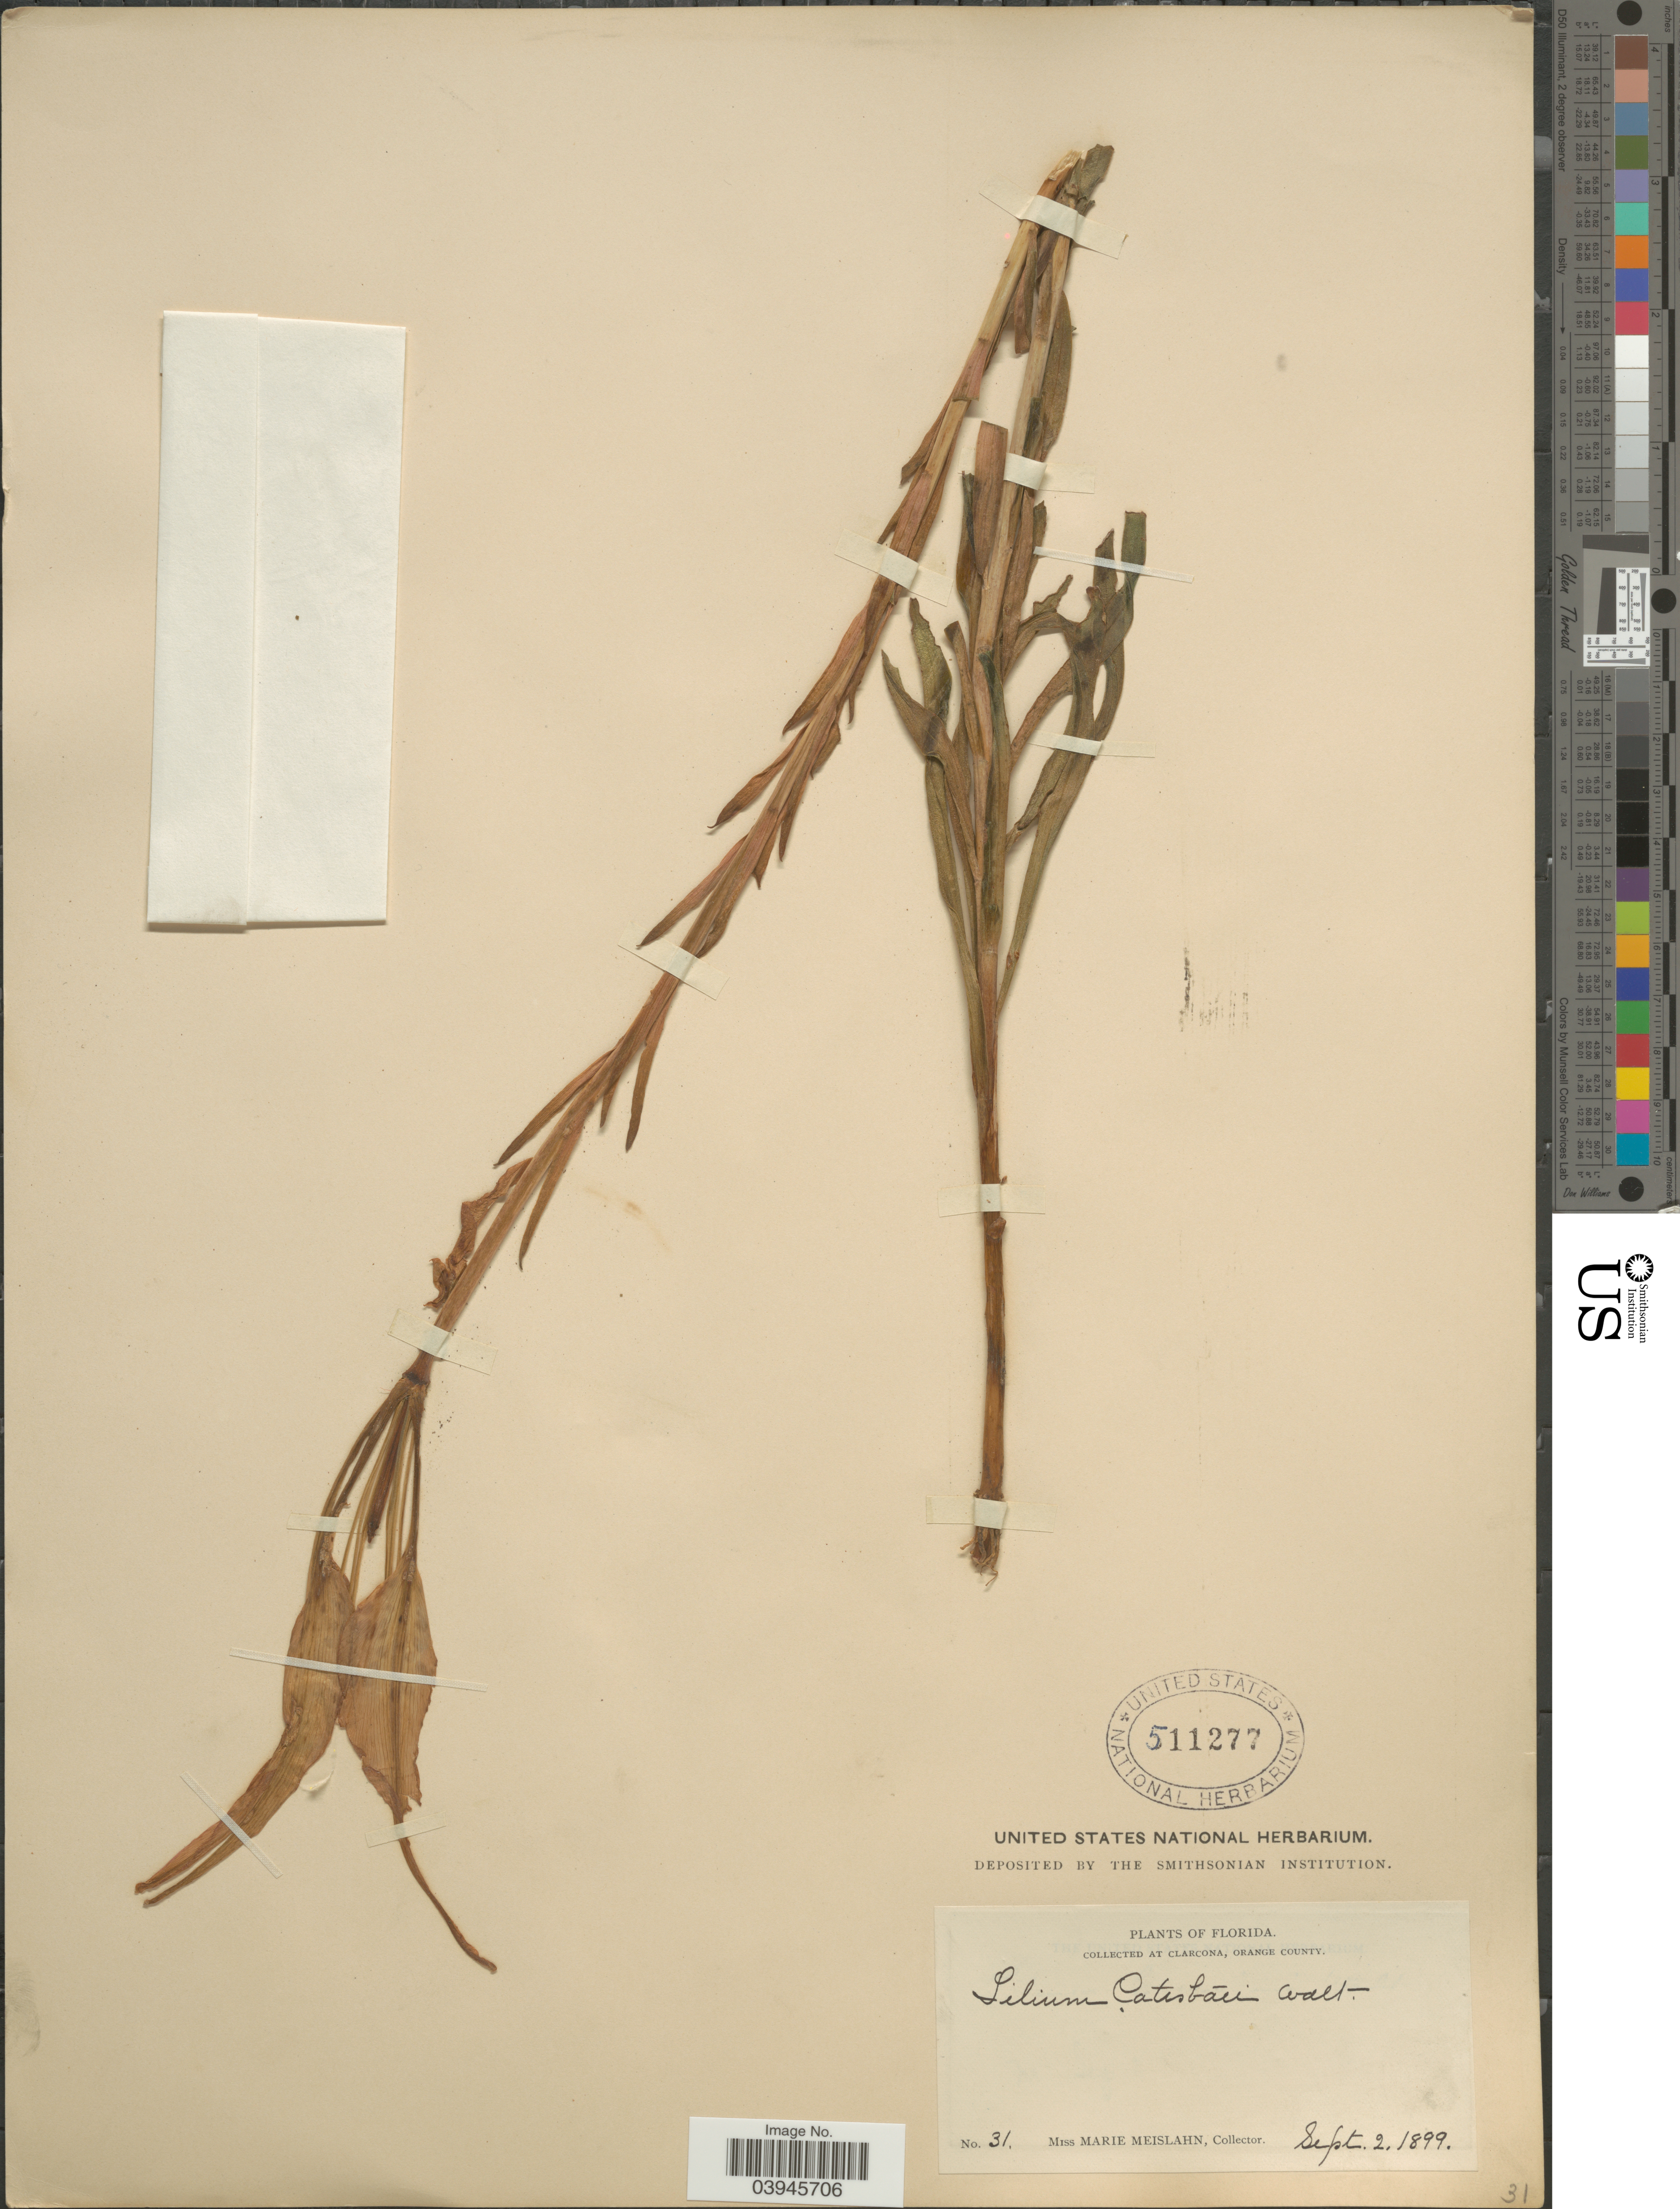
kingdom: Plantae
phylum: Tracheophyta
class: Liliopsida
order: Liliales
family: Liliaceae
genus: Lilium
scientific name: Lilium catesbaei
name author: Walter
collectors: M. Meislahn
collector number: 31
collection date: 1899-09-02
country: United States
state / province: Florida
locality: At Clarcona, Orange County.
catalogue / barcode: US 511277